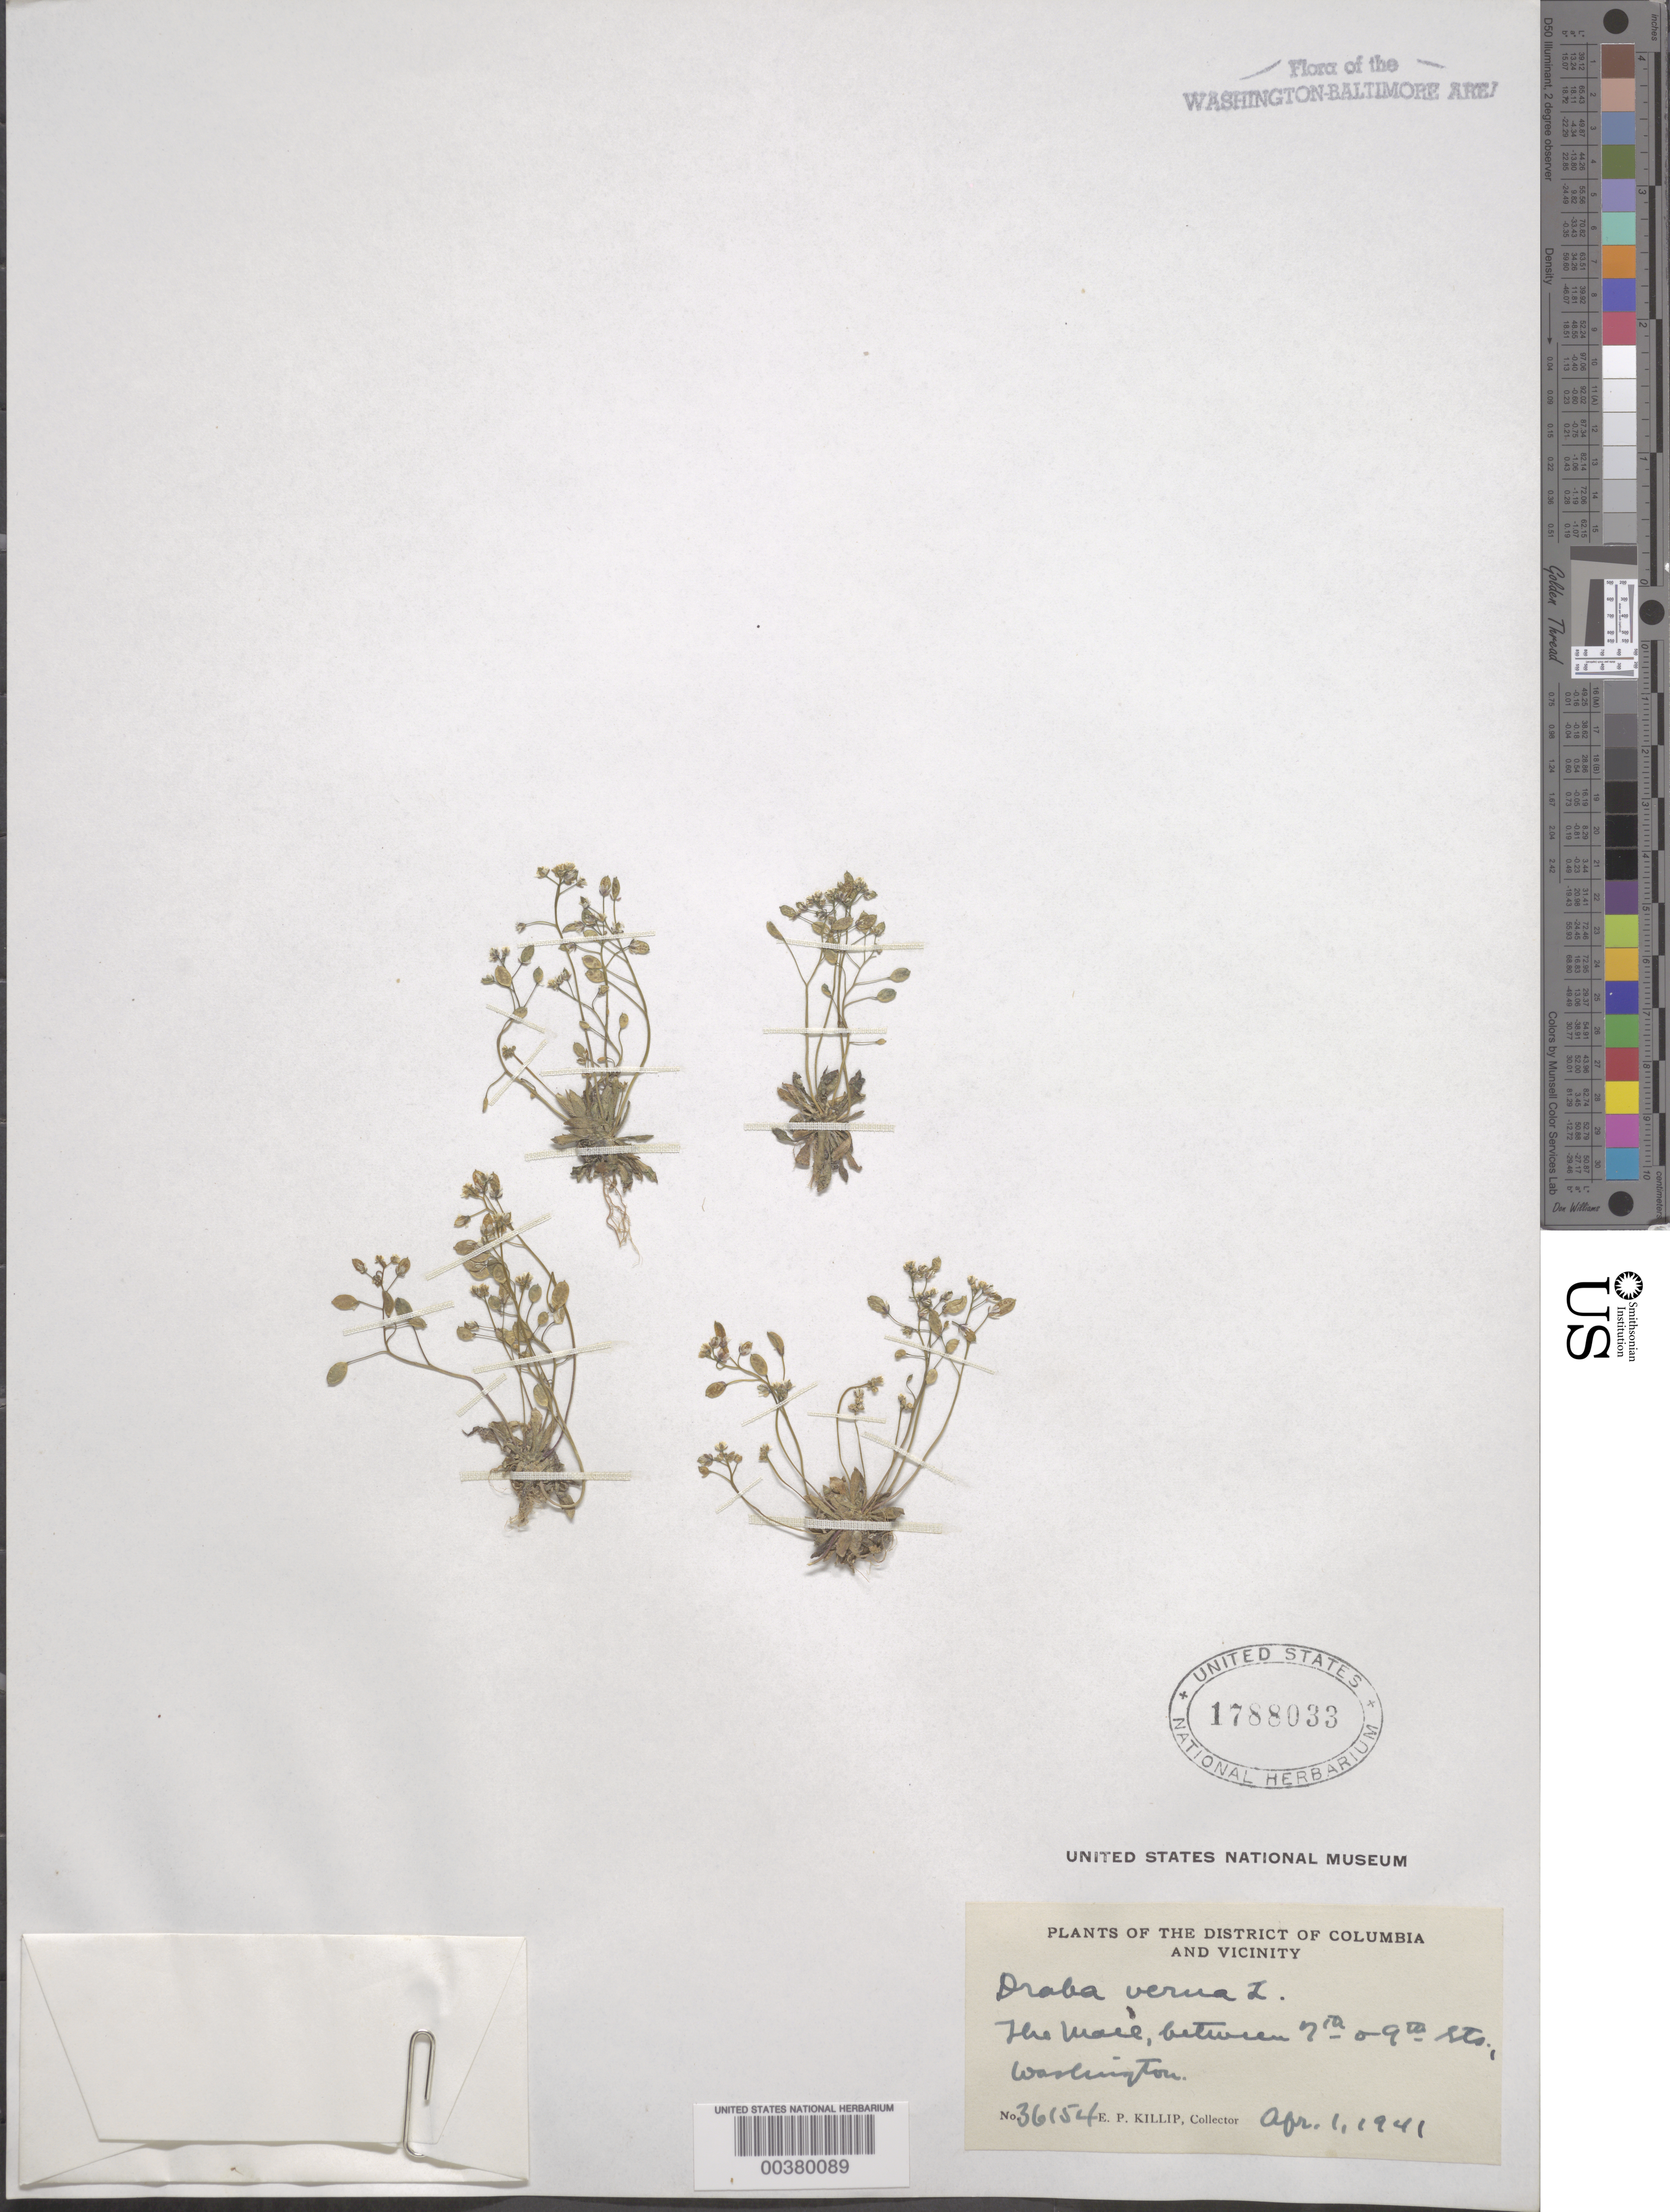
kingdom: Plantae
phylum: Tracheophyta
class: Magnoliopsida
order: Brassicales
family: Brassicaceae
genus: Draba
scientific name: Draba verna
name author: L.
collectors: E. P. Killip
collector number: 36154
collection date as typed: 01 Apr 1941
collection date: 1941-04-01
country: United States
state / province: District of Columbia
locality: Mall, between 7th and 9th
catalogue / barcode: US 1788033